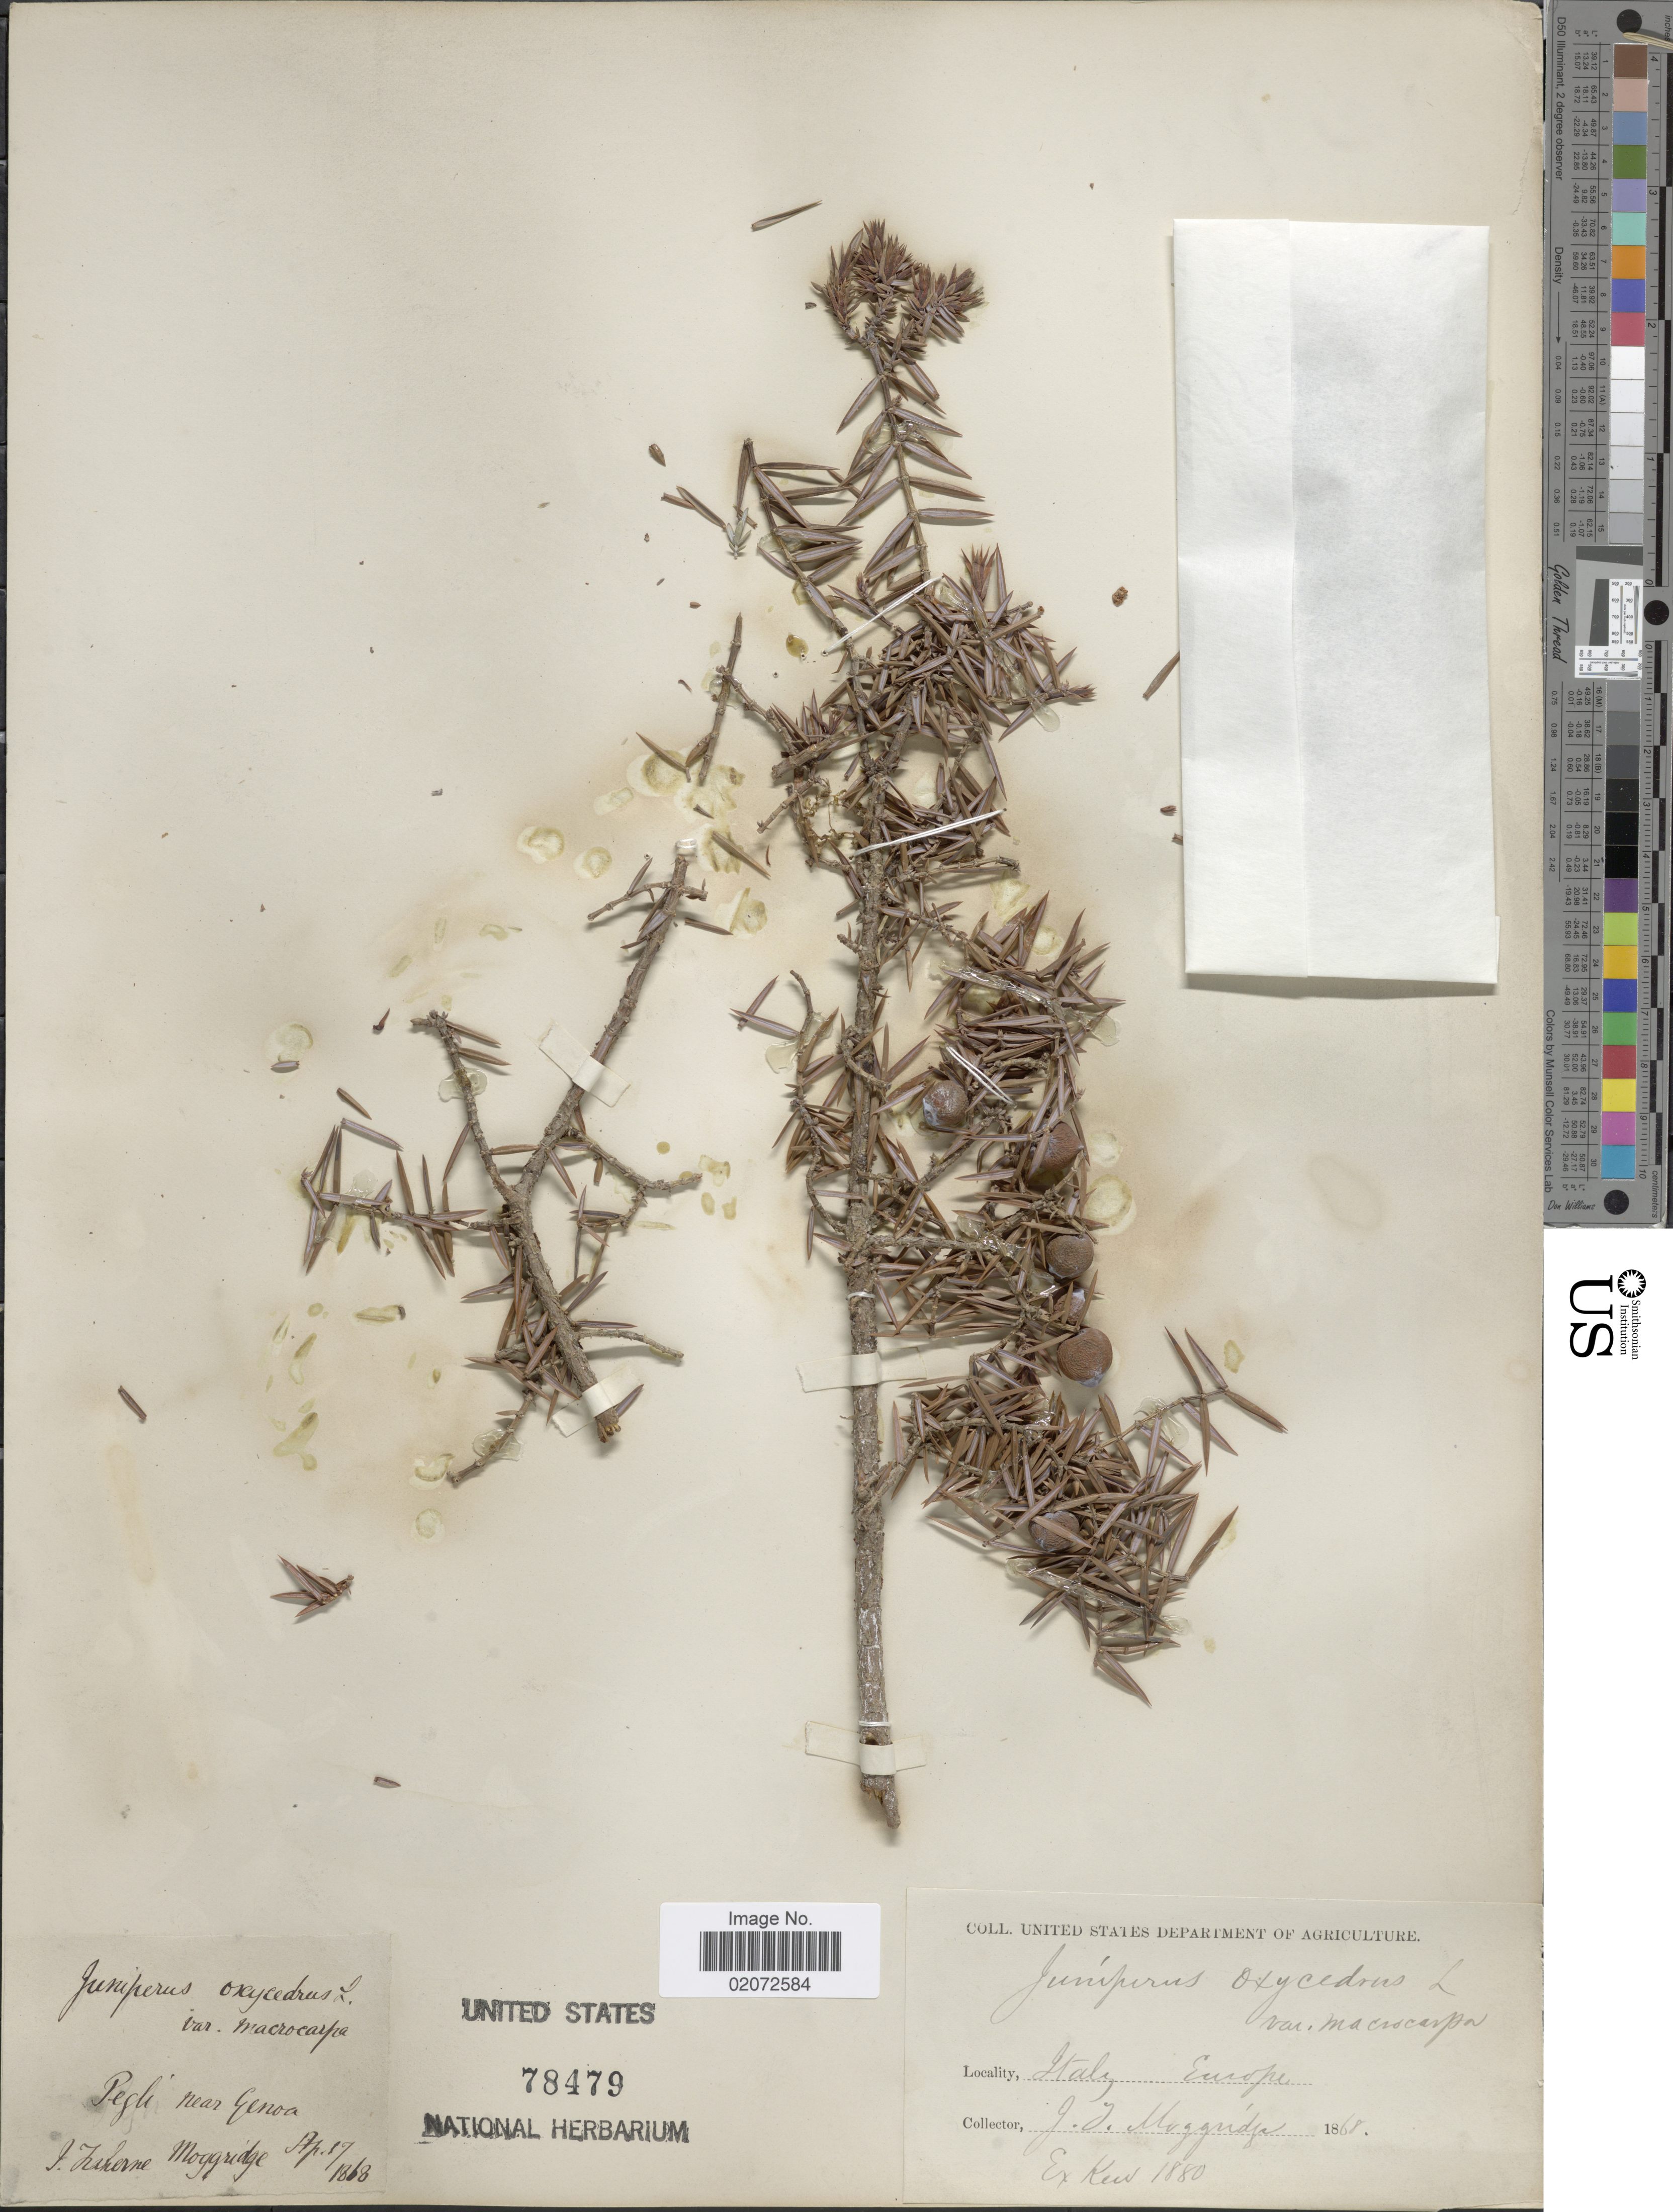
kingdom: Plantae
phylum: Tracheophyta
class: Pinopsida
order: Pinales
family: Cupressaceae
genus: Juniperus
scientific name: Juniperus oxycedrus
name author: L.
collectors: J. T. Moggridge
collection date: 1868-04-17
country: Italy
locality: Pegli near Genora. Europe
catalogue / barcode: US 78479